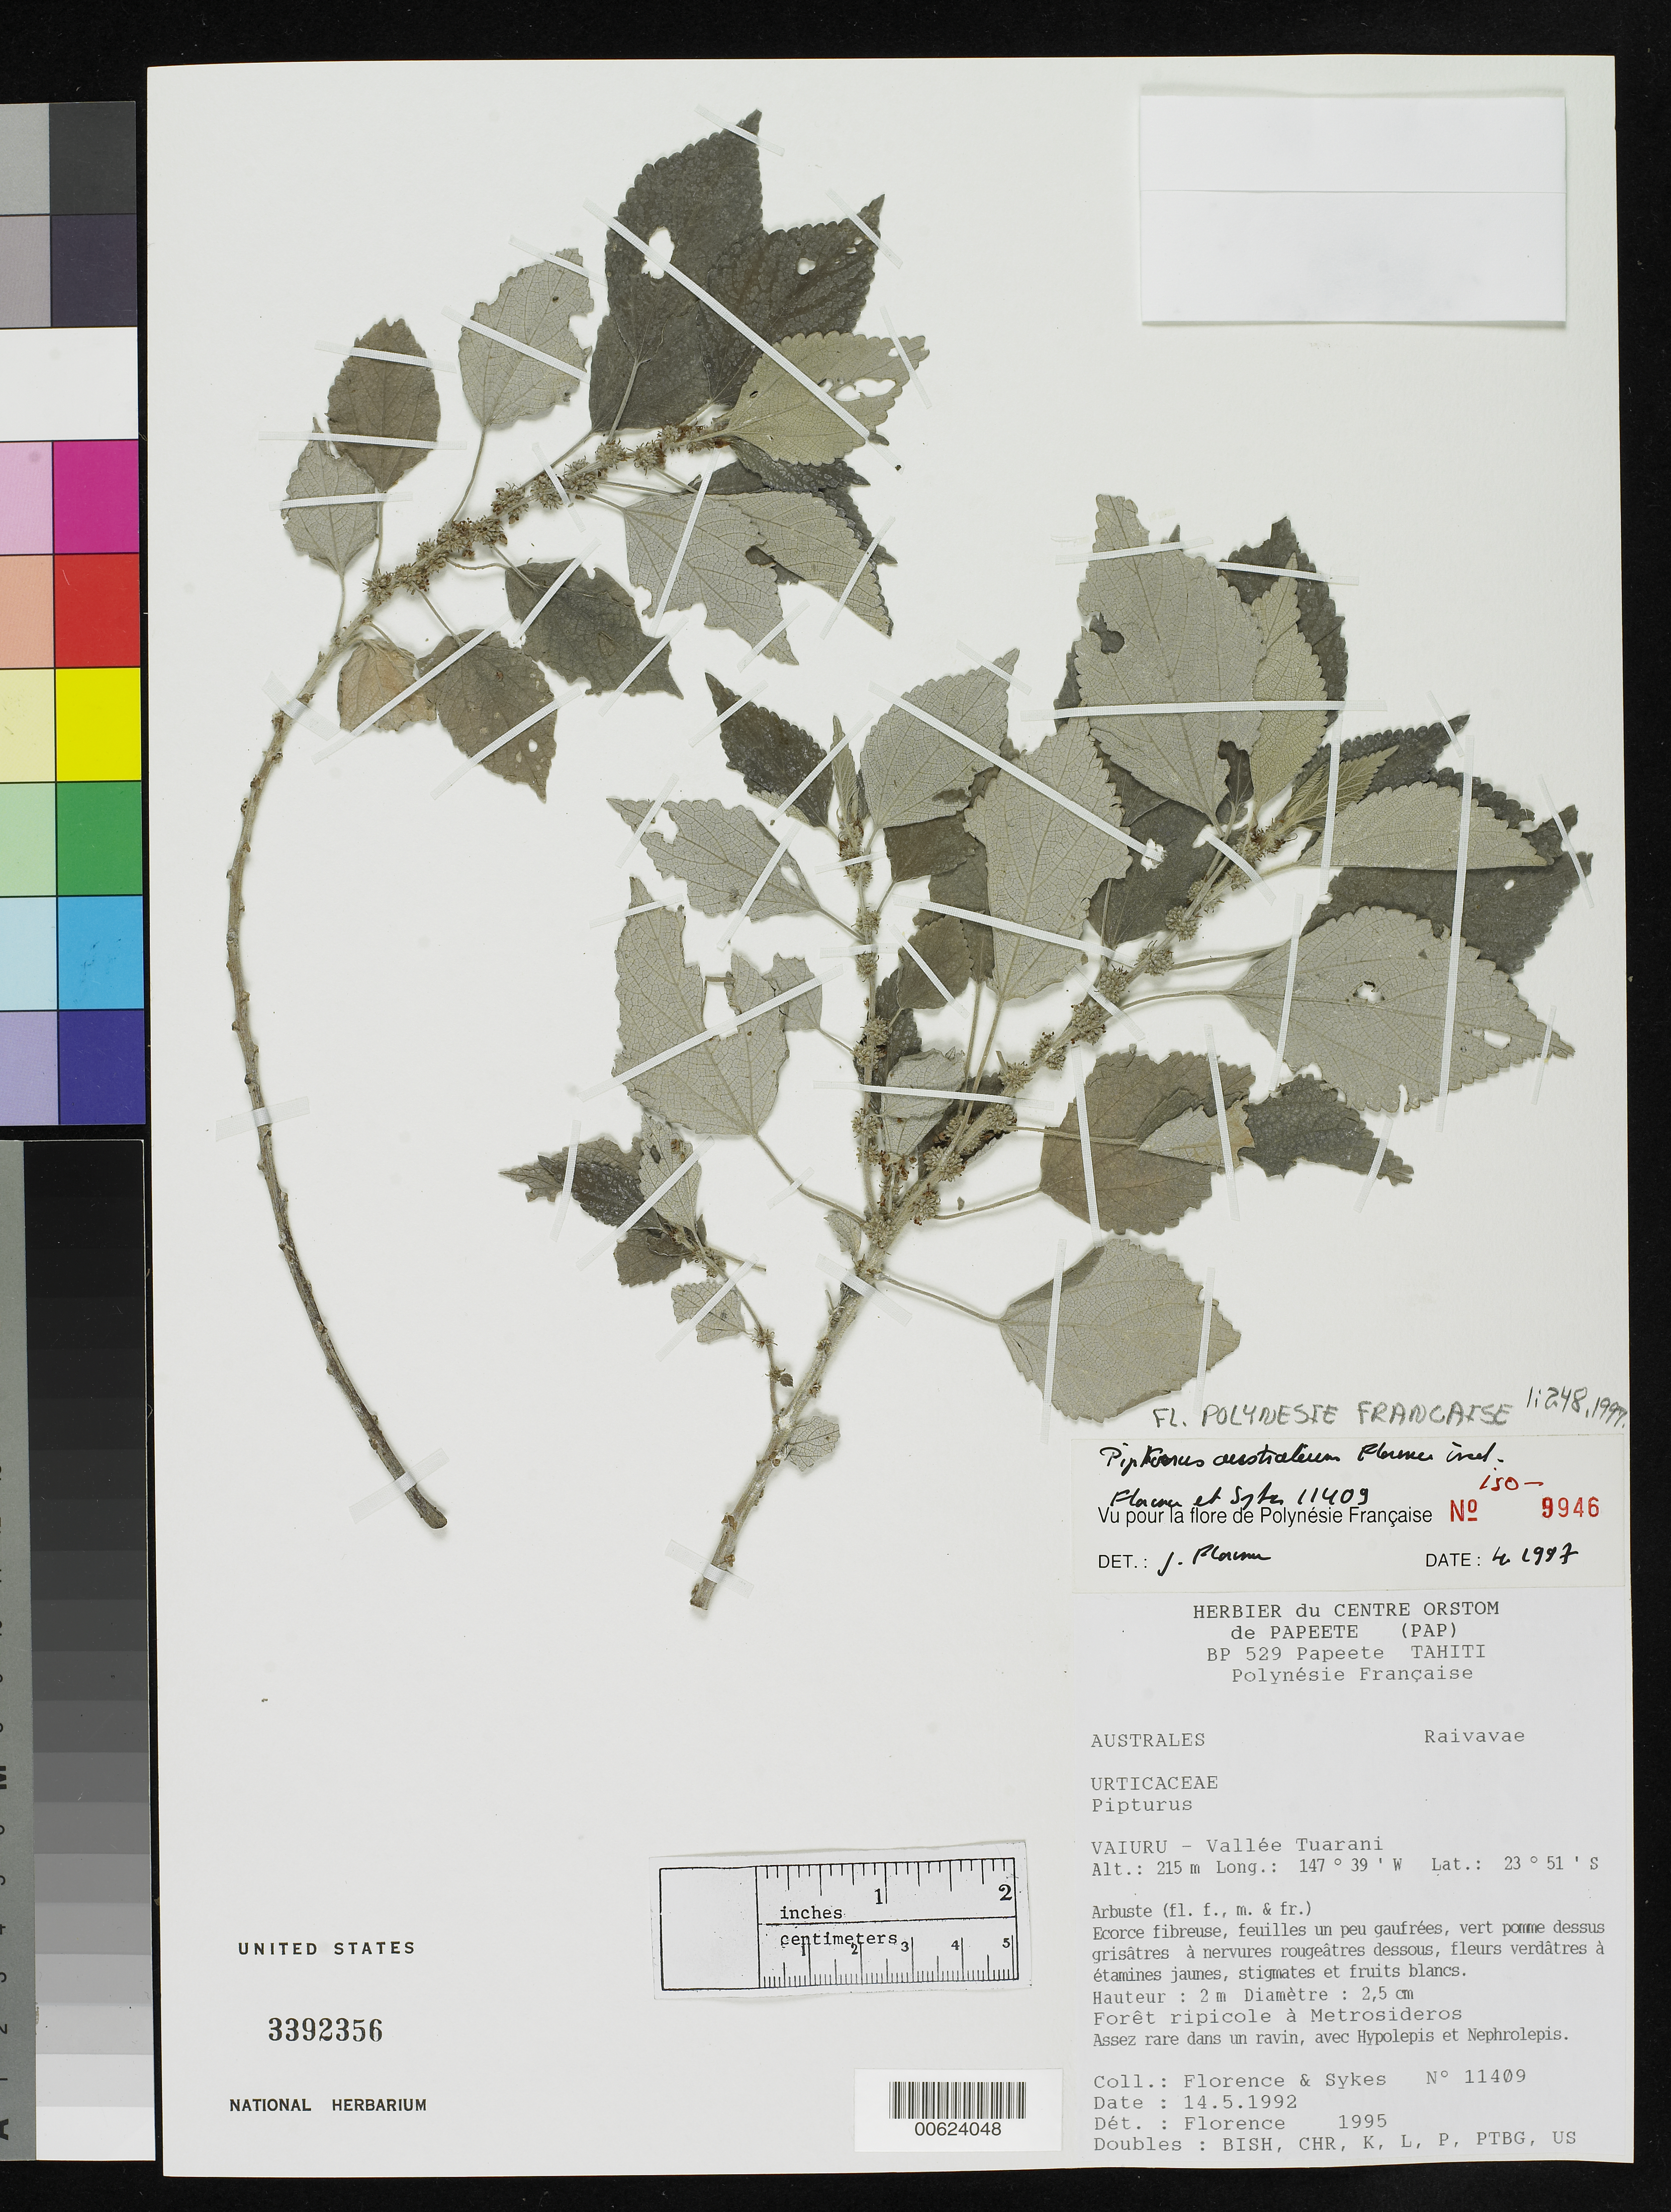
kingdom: Plantae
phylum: Tracheophyta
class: Magnoliopsida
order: Rosales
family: Urticaceae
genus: Pipturus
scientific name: Pipturus australium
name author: J. Florence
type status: Isotype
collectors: J. Florence & W. R. Sykes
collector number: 11409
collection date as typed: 14 May 1992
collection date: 1992-05-14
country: French Polynesia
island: Raivavae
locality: Vaiuru, Vallee Tuarani.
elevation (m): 215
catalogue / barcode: US 3392356